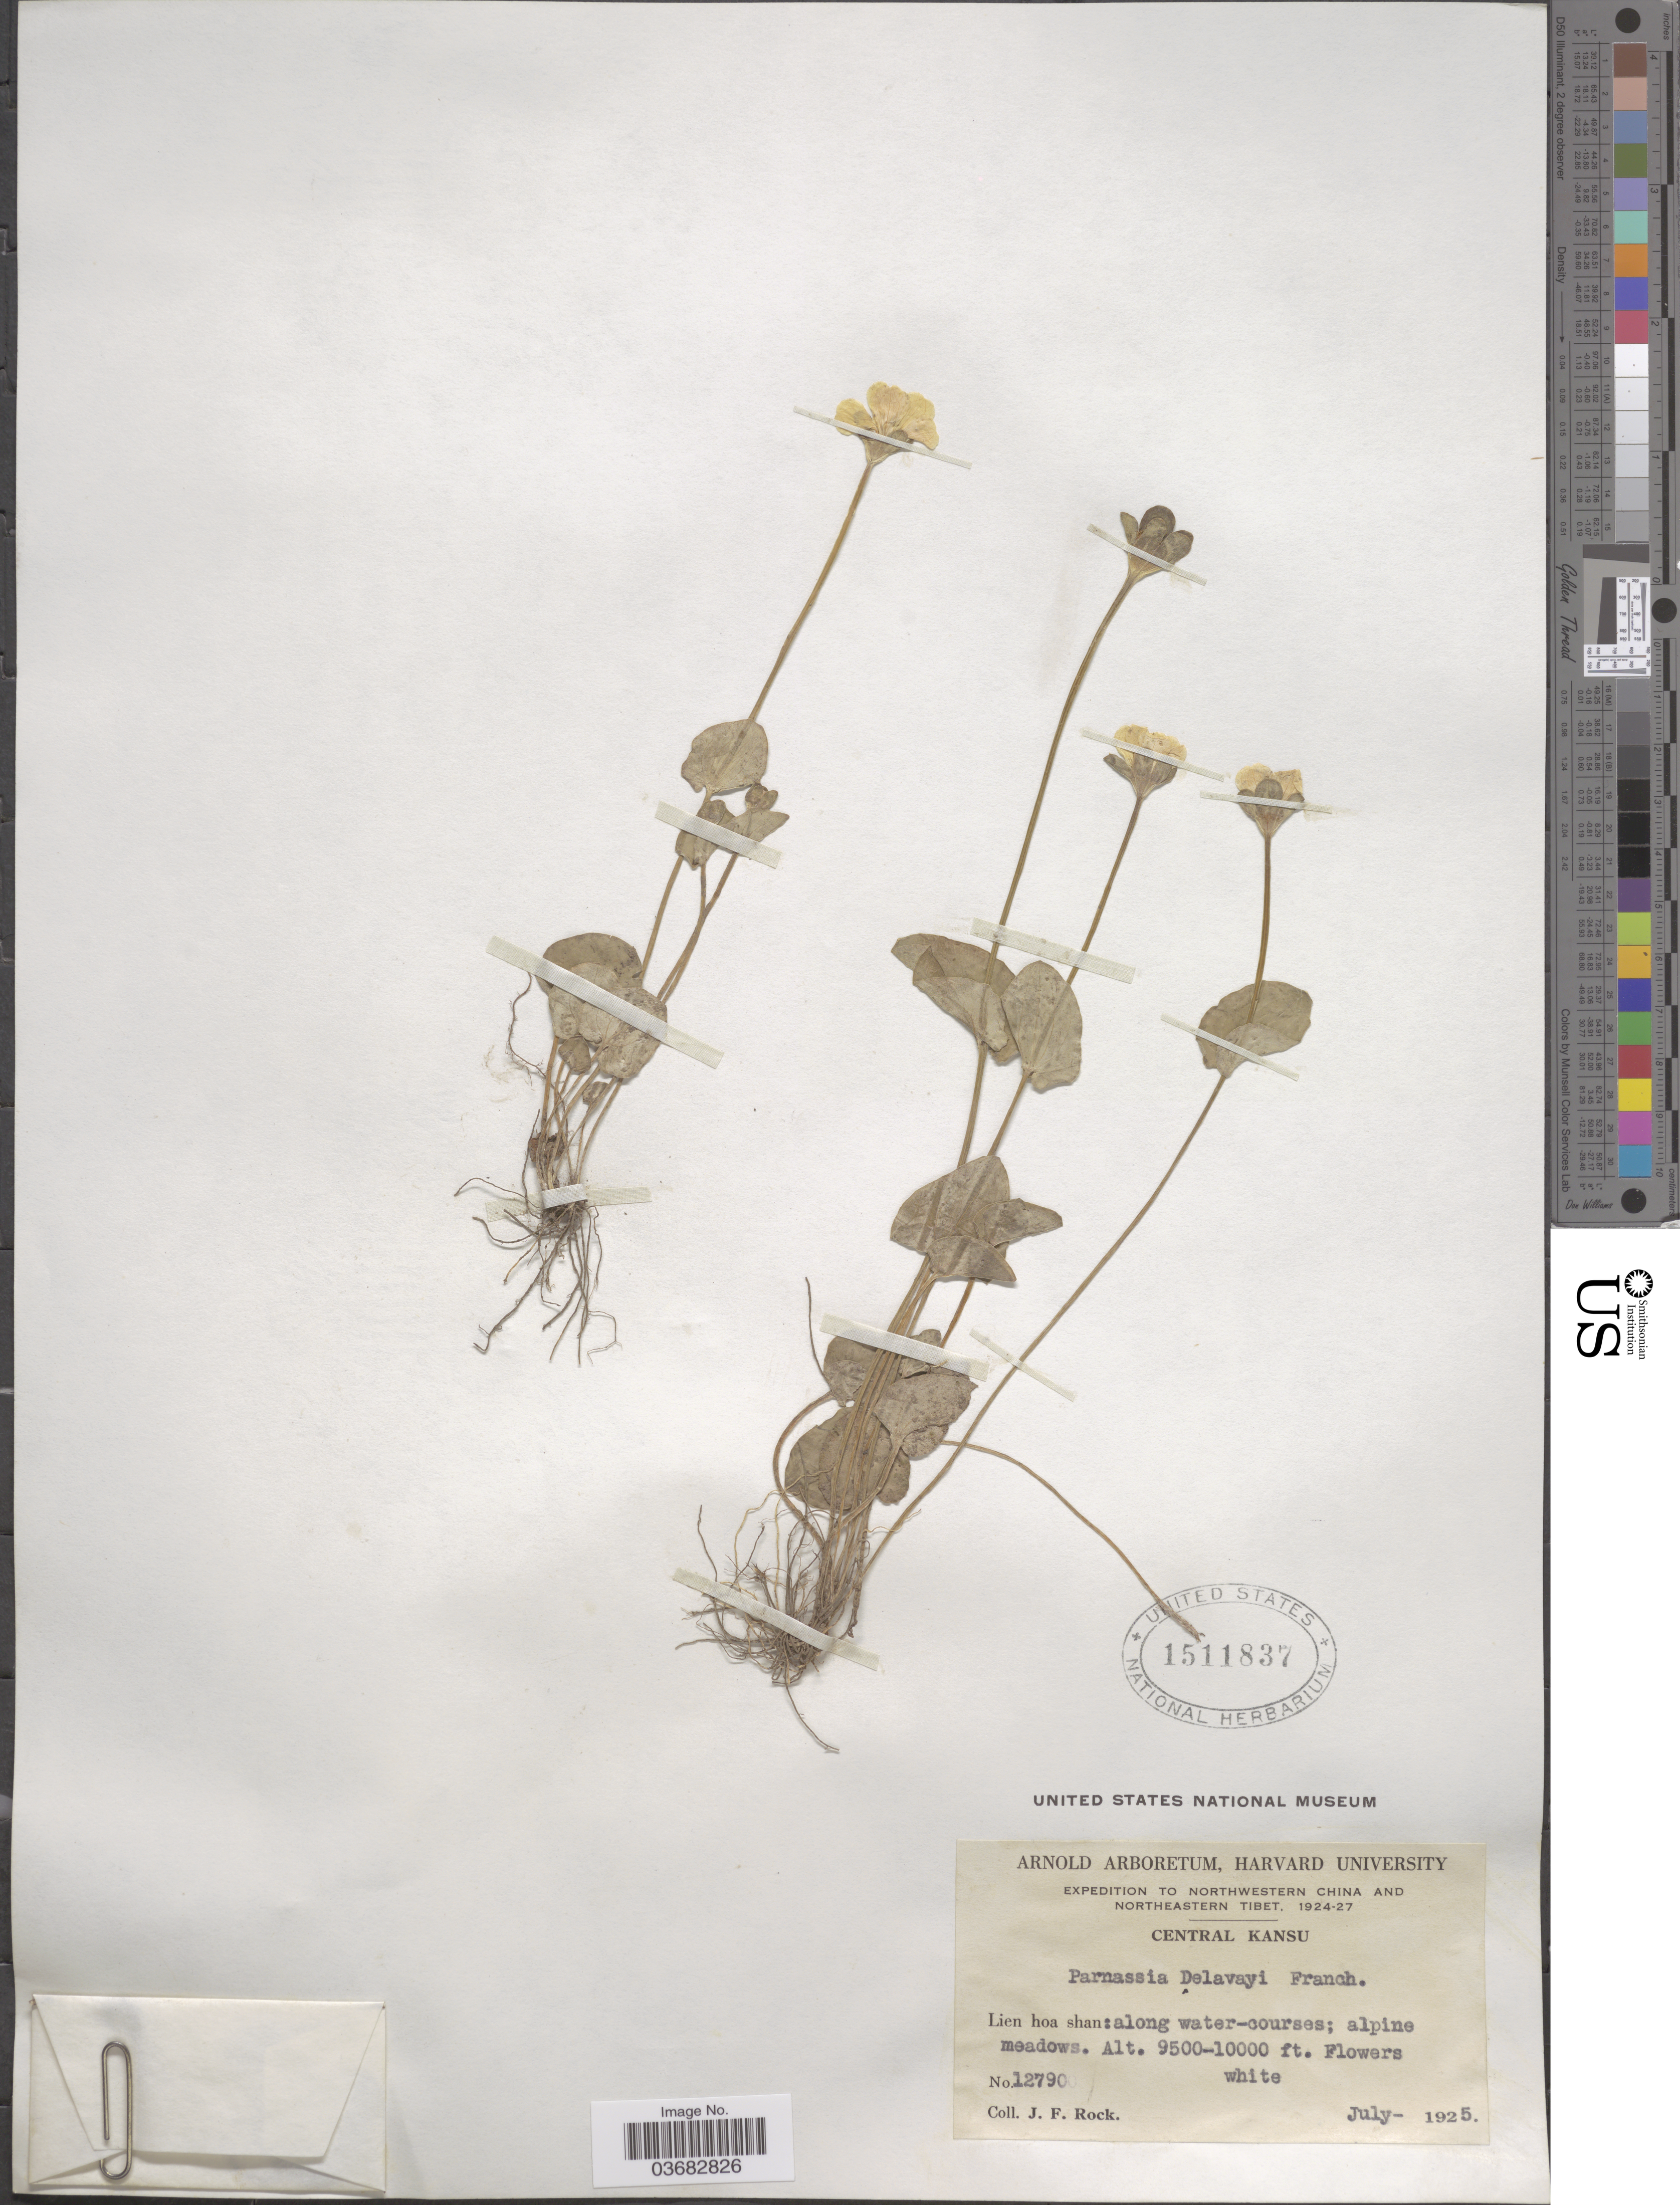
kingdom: Plantae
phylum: Tracheophyta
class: Magnoliopsida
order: Celastrales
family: Parnassiaceae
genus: Parnassia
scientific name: Parnassia delavayi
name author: Franch.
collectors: J. Rock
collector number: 12790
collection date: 1925-07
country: China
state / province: Gansu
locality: Expedition to Northwestern China and Northeastern Tibet, 1924-27. Central Kansu. Lien hoa shan: along water-courses; alpine meadows.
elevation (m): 2896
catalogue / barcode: US 1511837